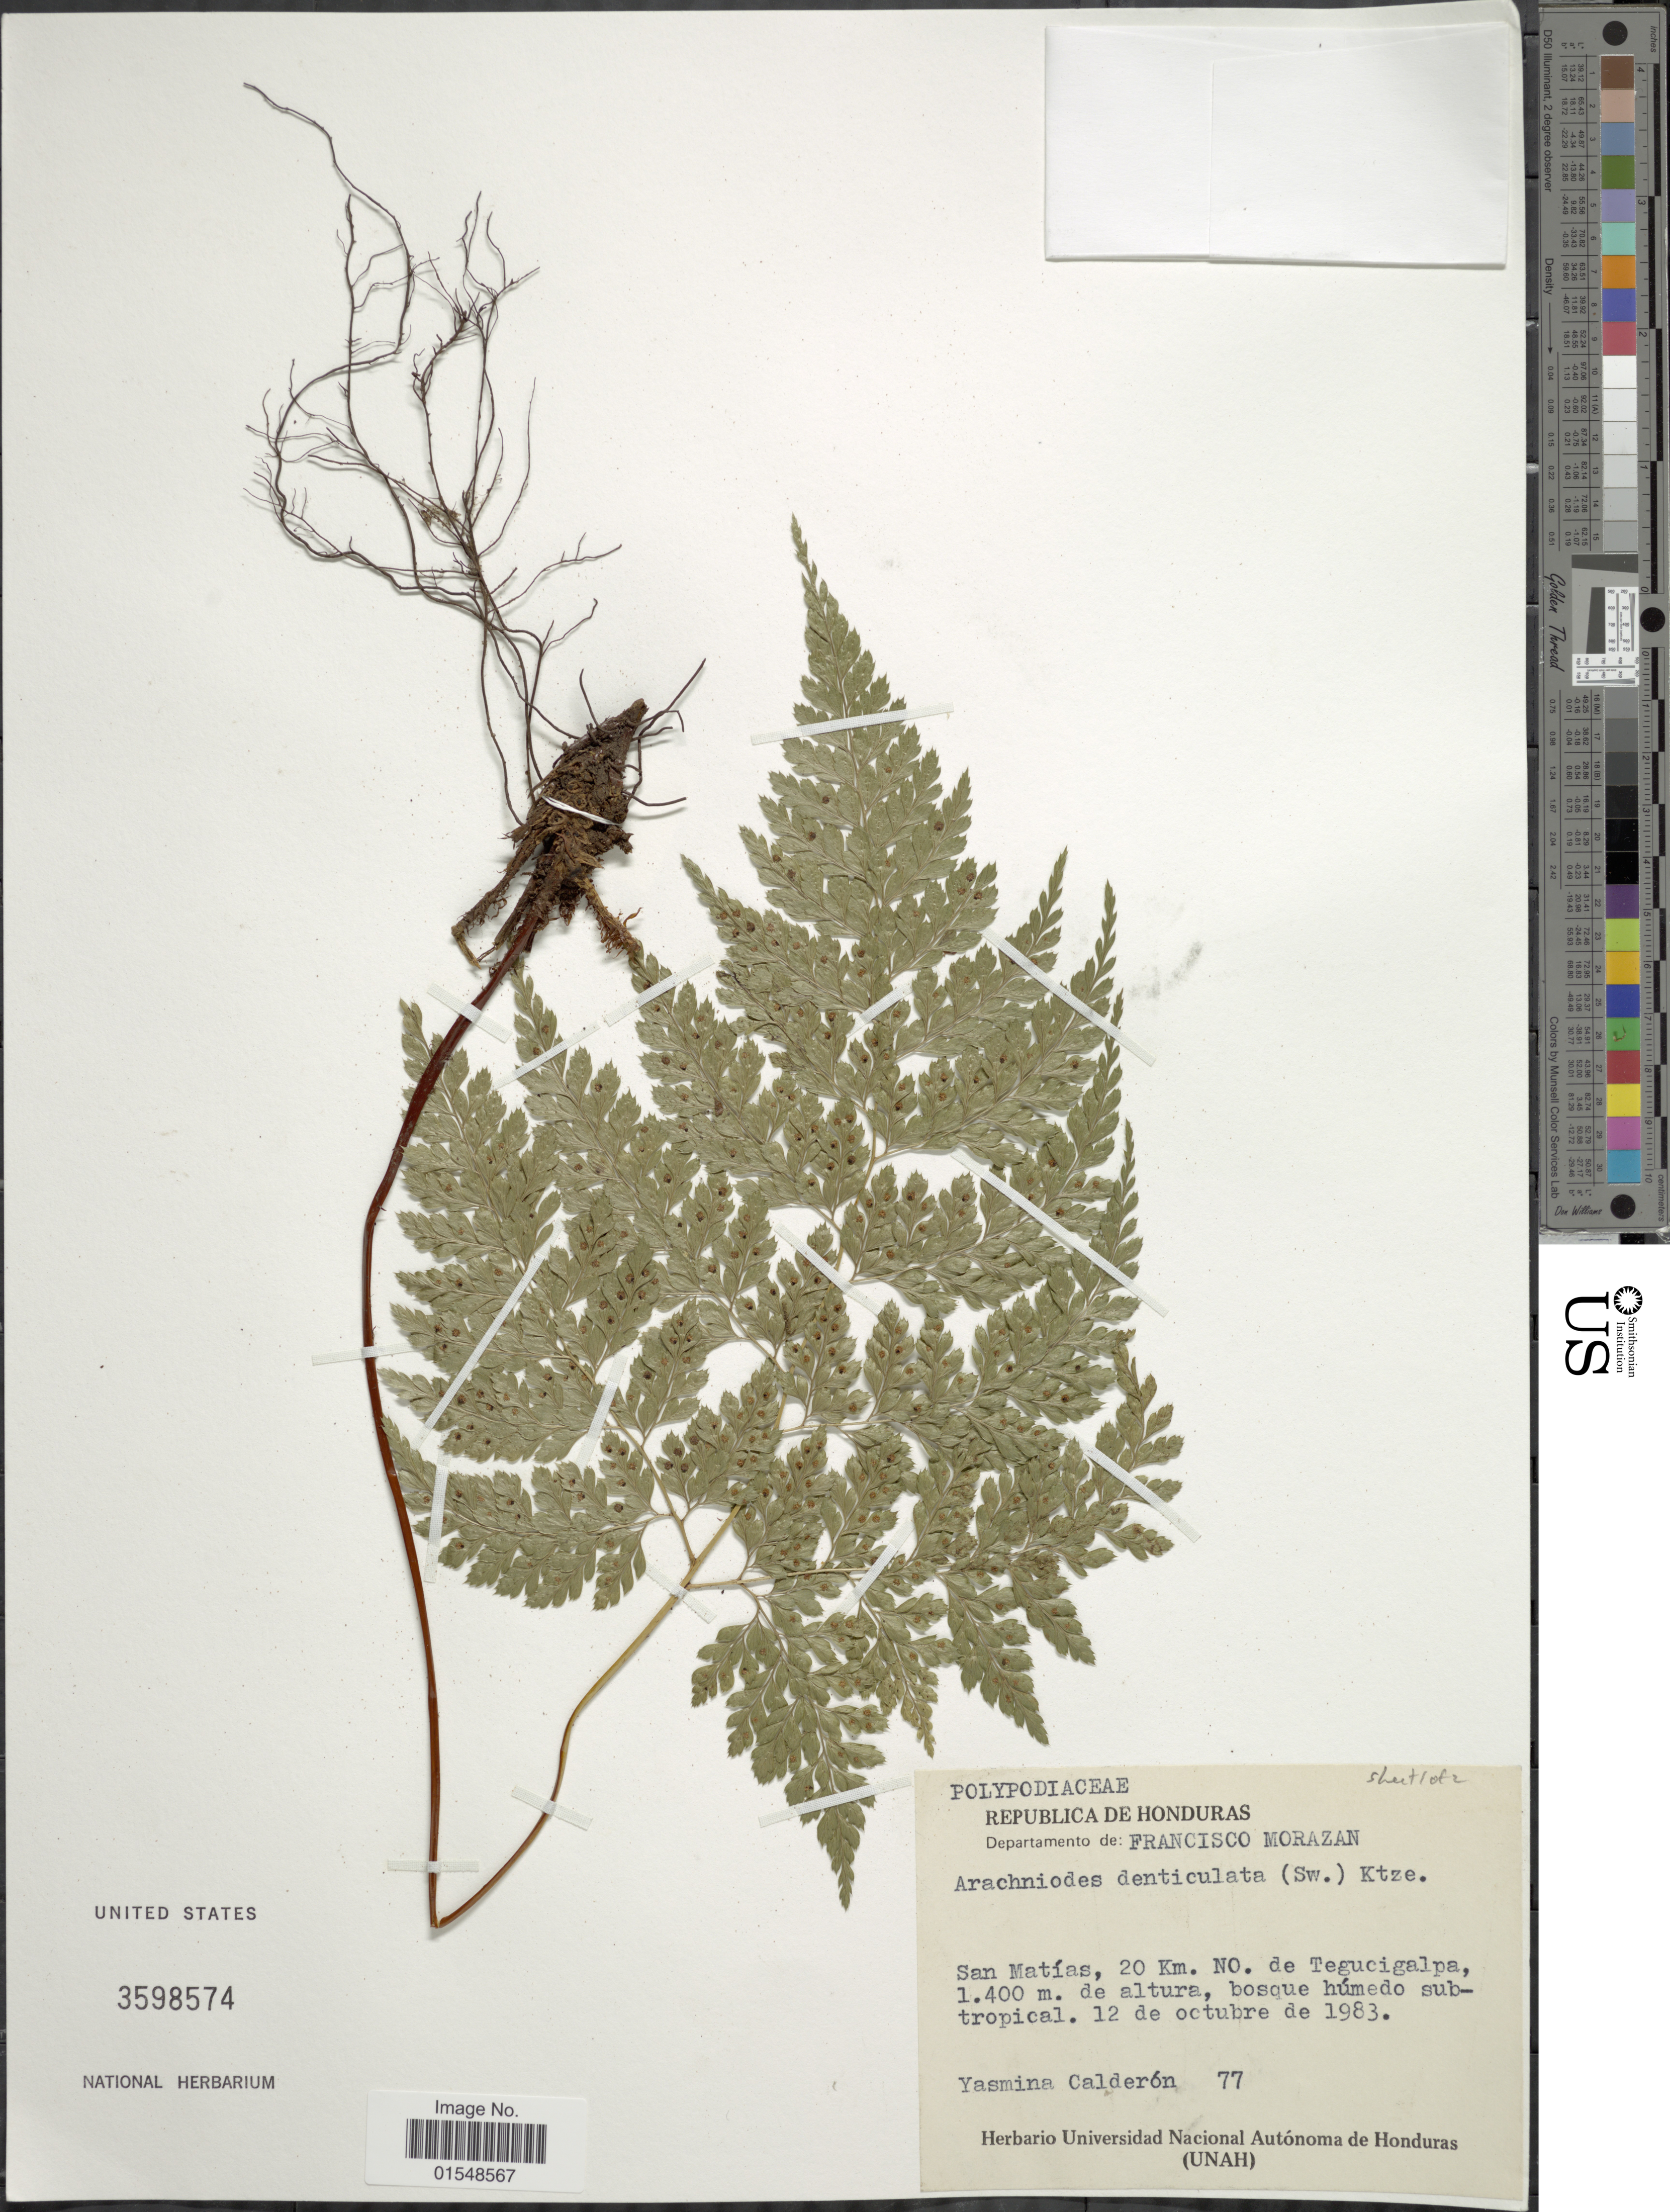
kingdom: Plantae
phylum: Tracheophyta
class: Polypodiopsida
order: Polypodiales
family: Dryopteridaceae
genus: Arachniodes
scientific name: Arachniodes denticulata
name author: (Sw.) Ching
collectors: Y. Calderón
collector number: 77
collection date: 1983-10-12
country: Honduras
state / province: Fco. Morazán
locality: Francisco Morazan, San Matías, 20 Km. NO. de Tegucigalpa, bosque húmedo subtropical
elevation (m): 1400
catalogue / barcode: US 3598574